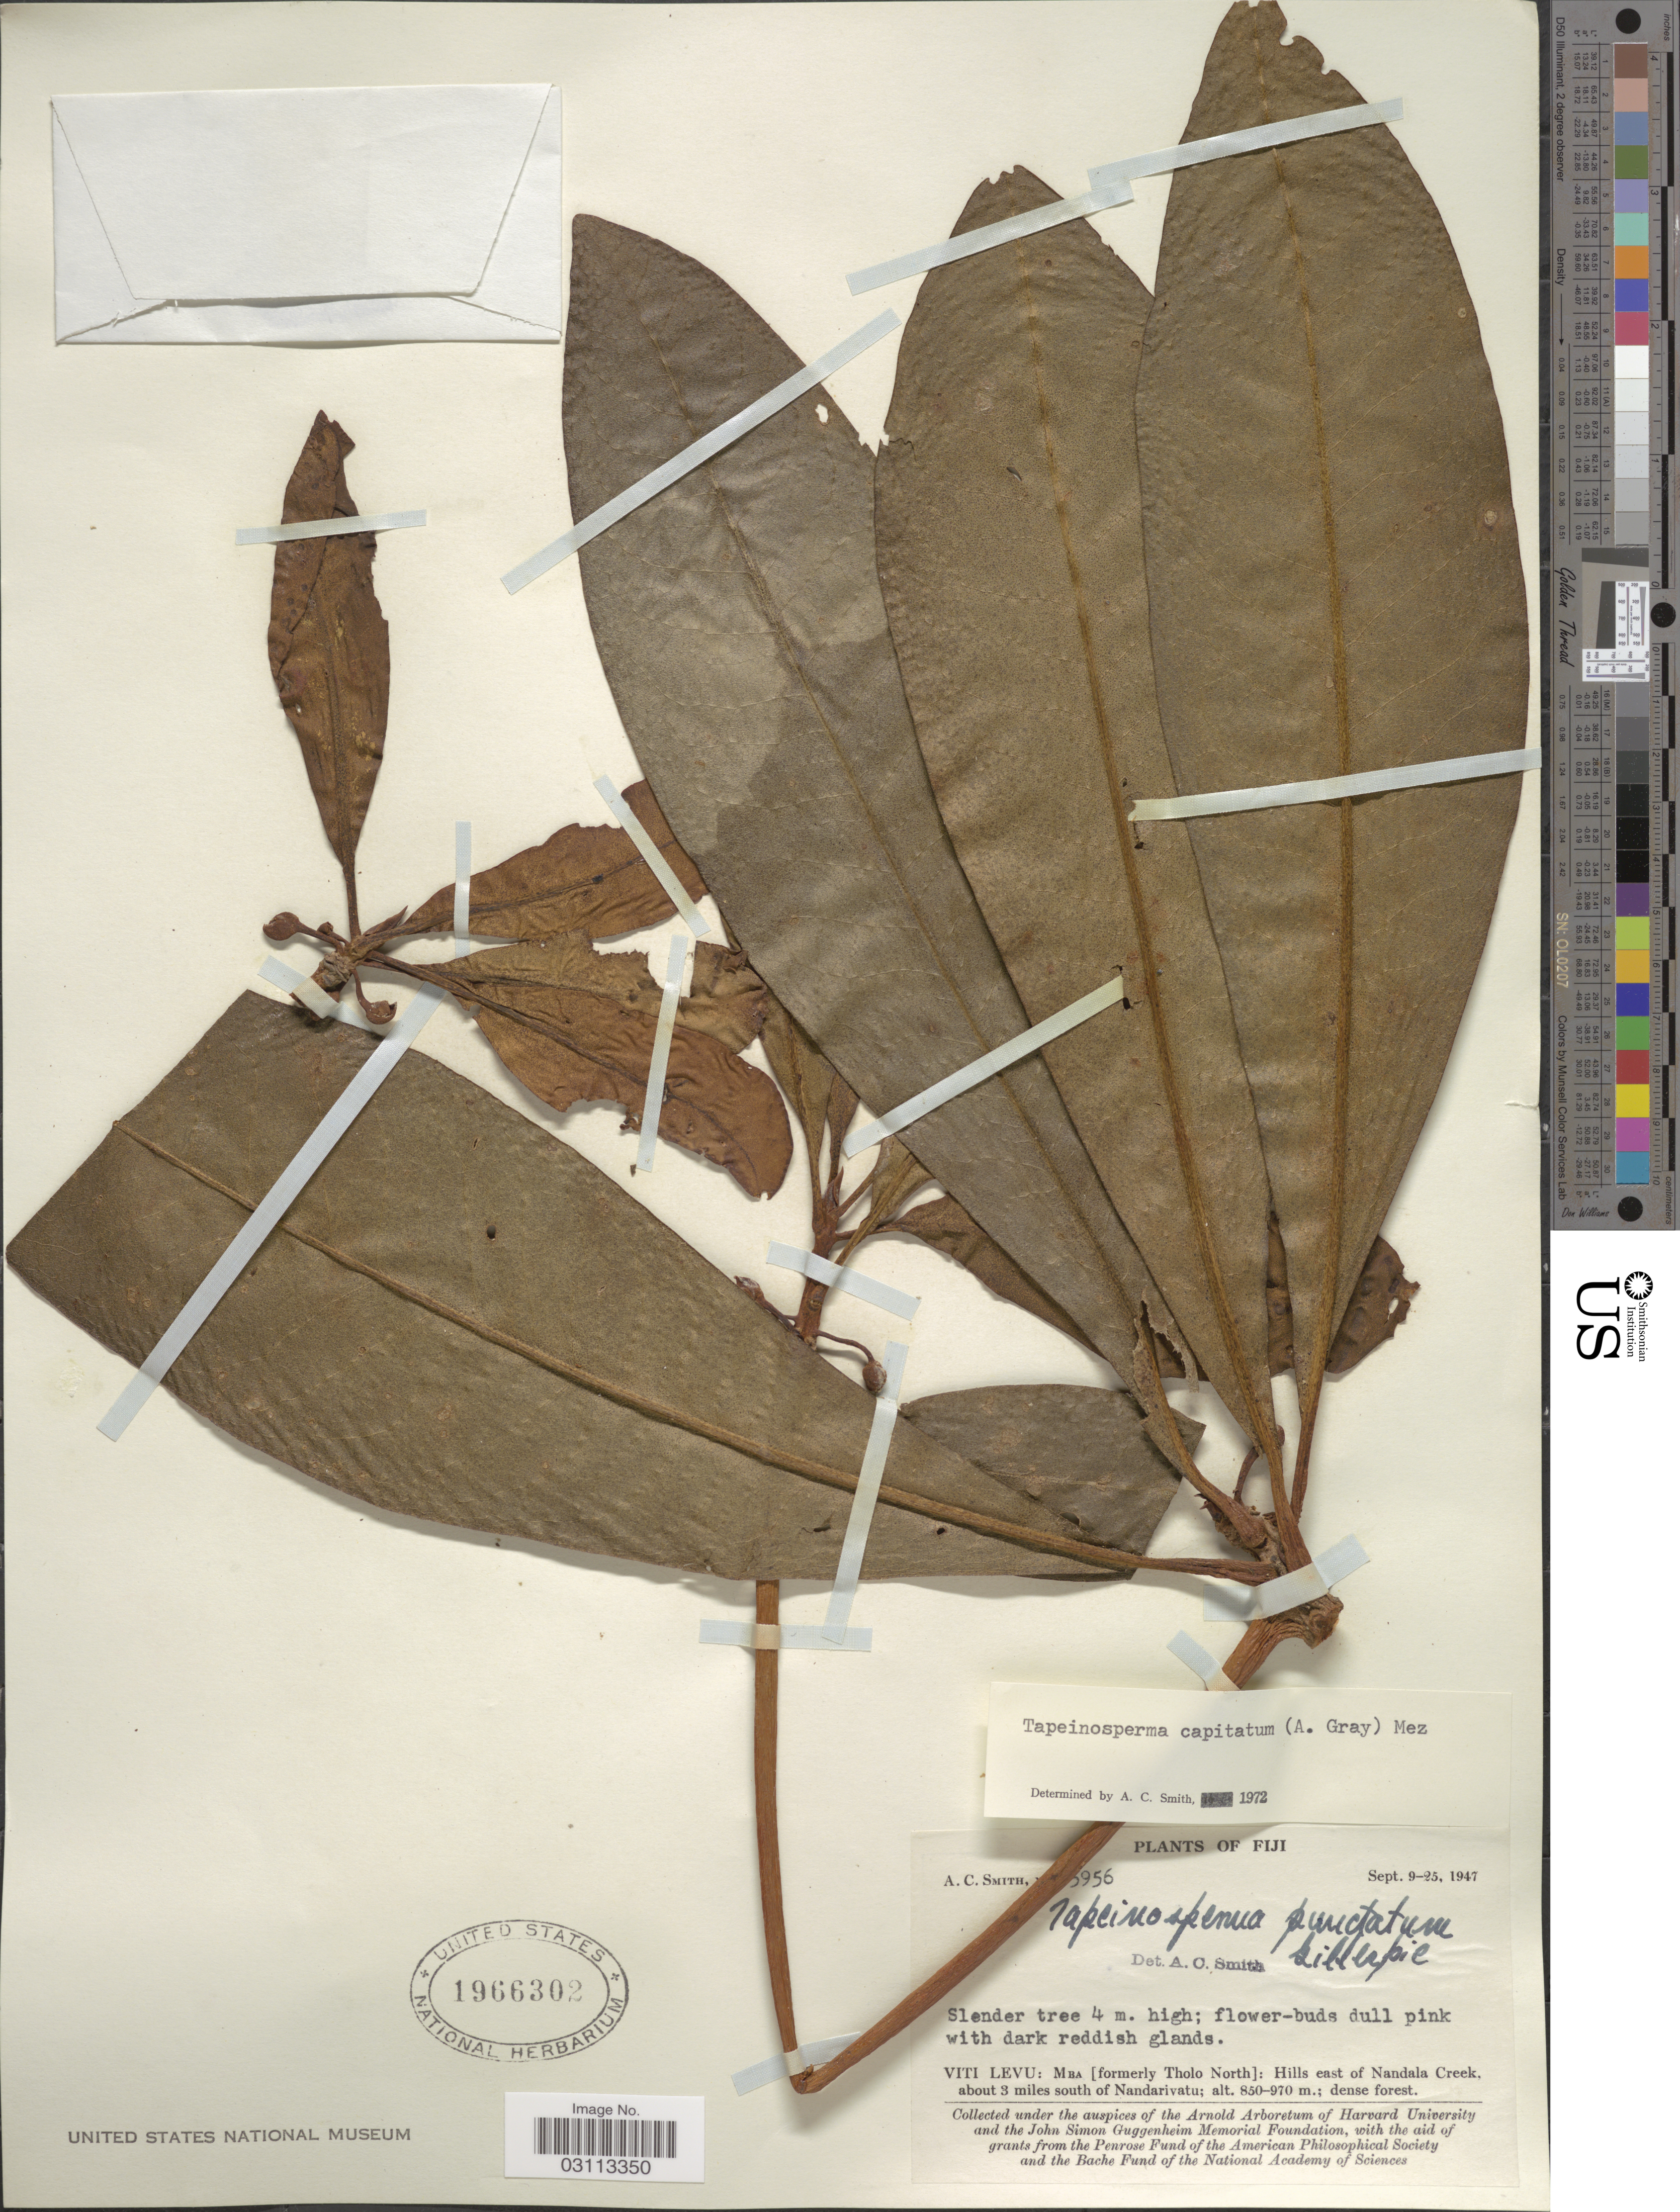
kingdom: Plantae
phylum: Tracheophyta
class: Magnoliopsida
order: Ericales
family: Primulaceae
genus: Tapeinosperma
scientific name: Tapeinosperma capitatum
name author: (A. Gray) Mez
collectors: A. C. Smith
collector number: !956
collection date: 1947-09-09/1947-09-25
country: Fiji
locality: Viti Levu: Mba [formerly Tholo North]: Hills east of Nandala Creek, about 3 miles south of Nandarivatu.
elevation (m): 850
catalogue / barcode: US 1966302